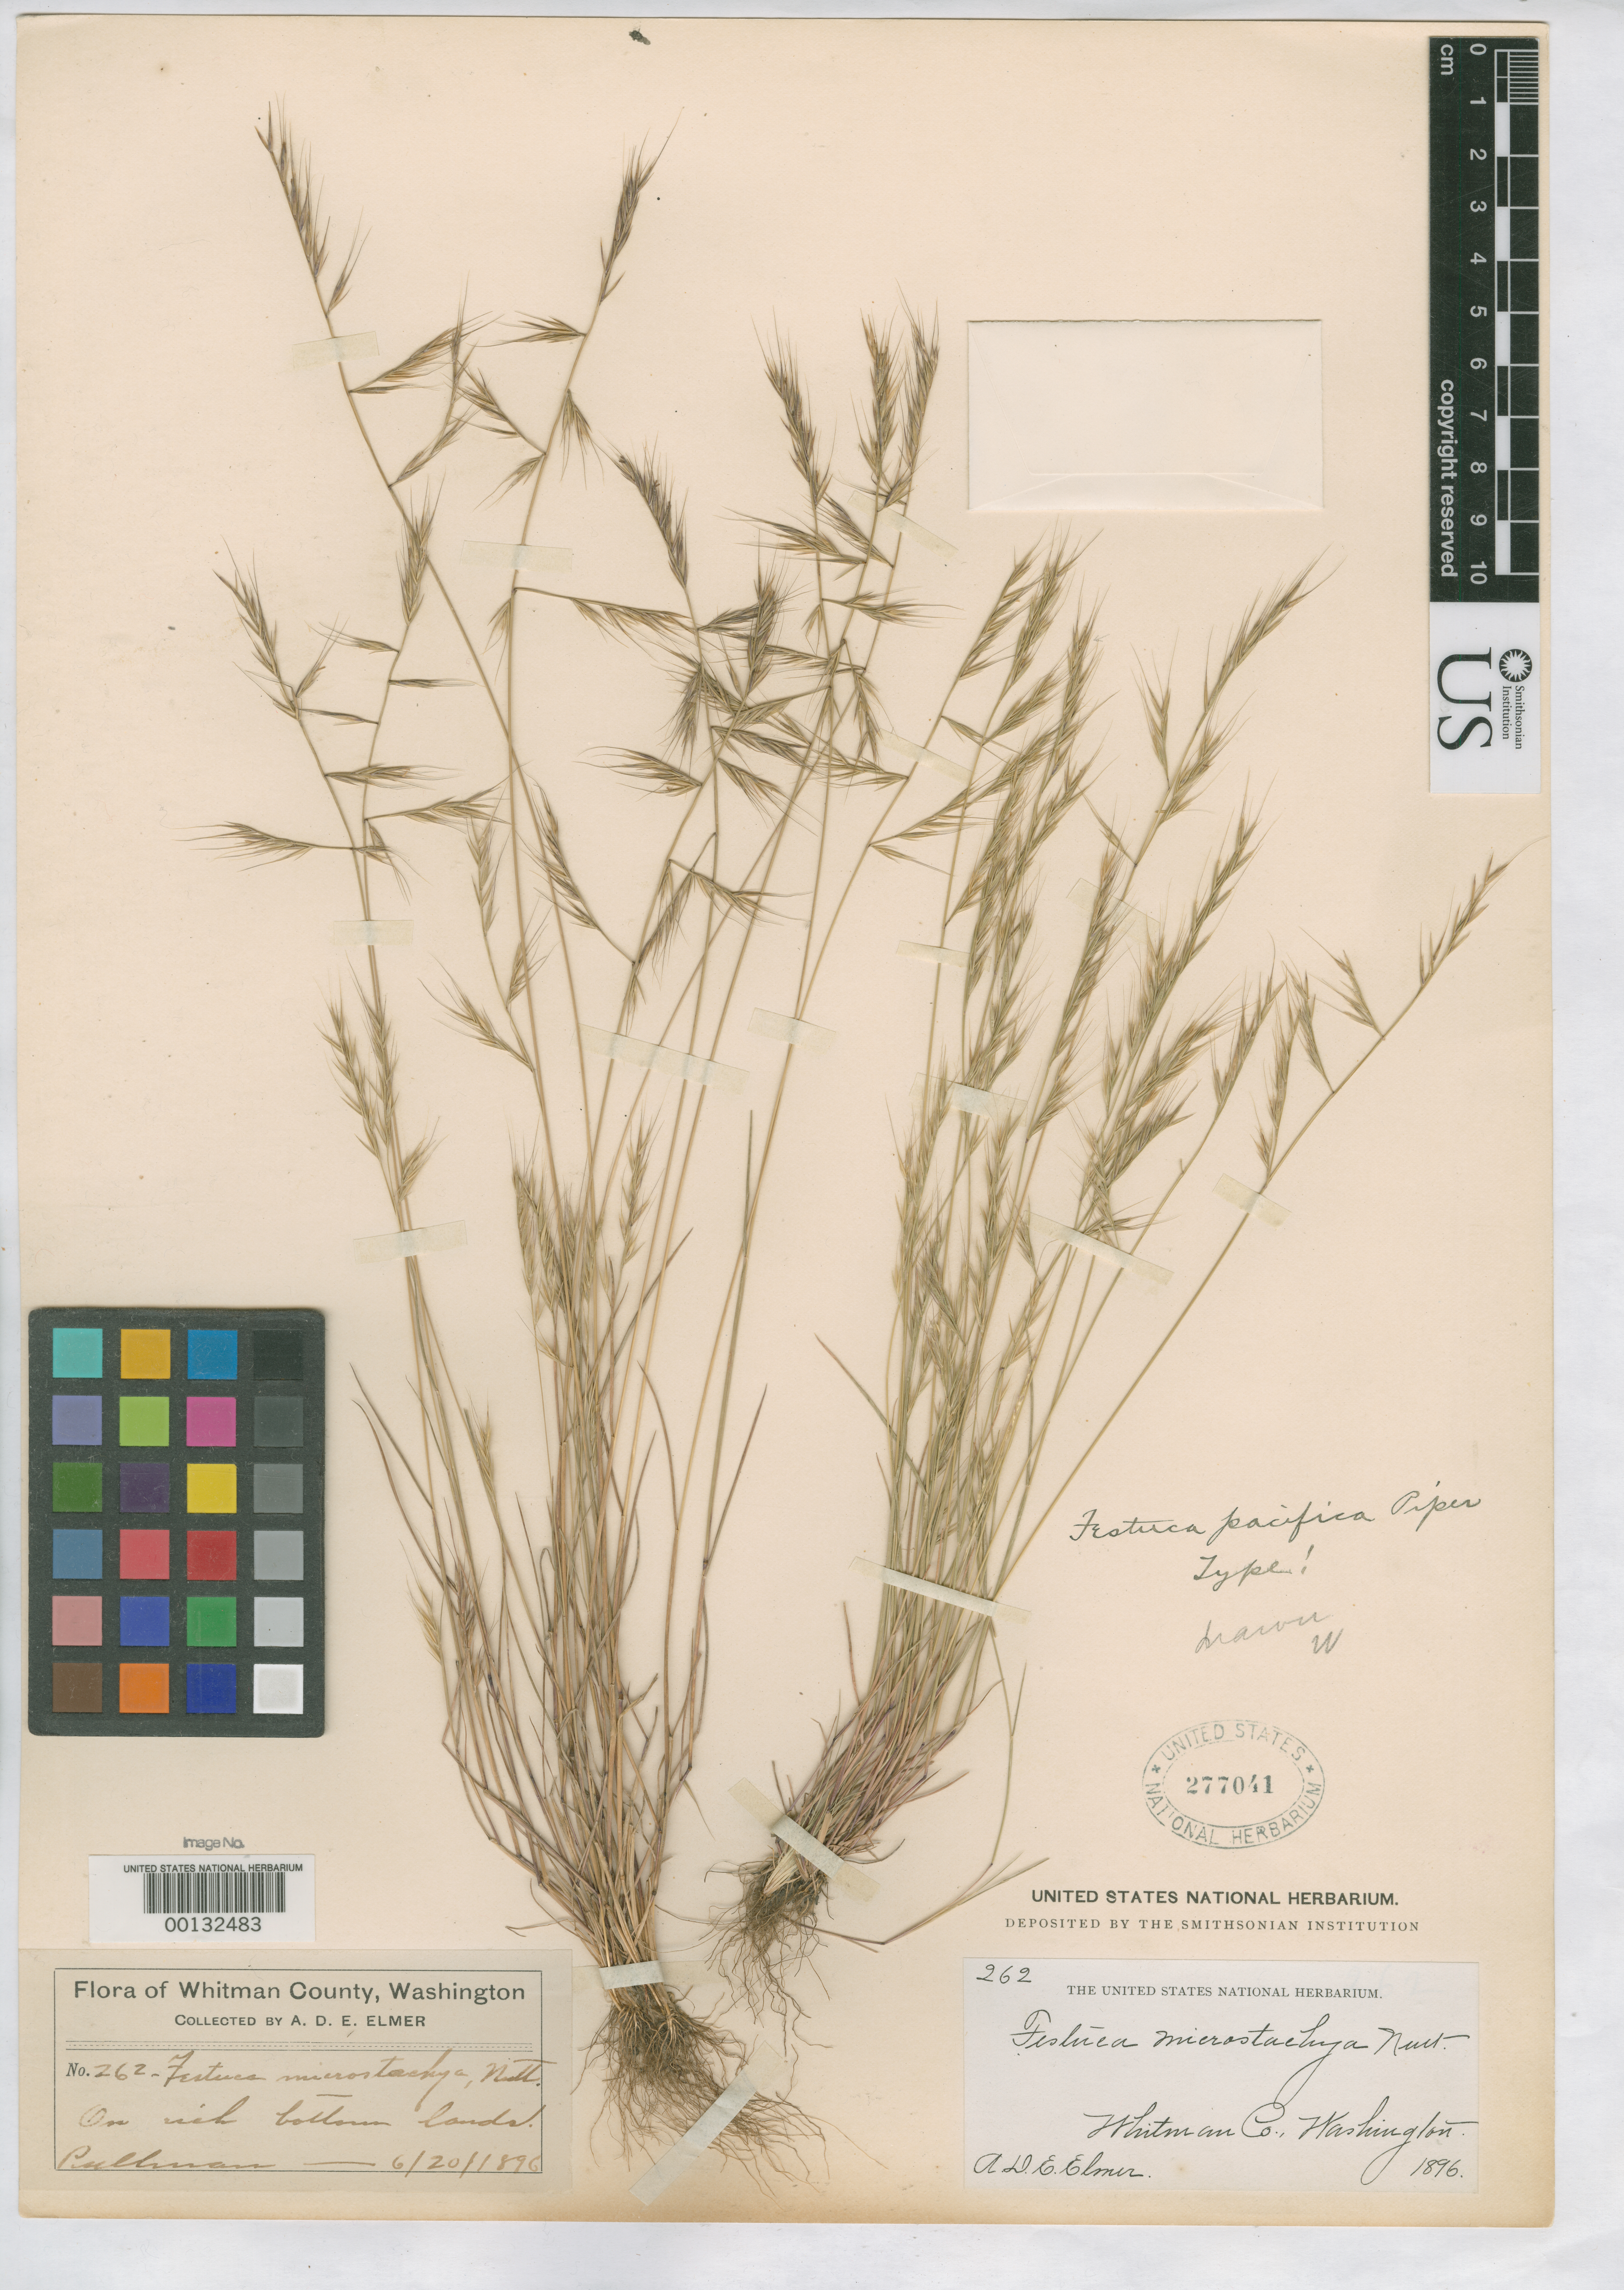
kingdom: Plantae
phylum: Tracheophyta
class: Liliopsida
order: Poales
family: Poaceae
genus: Festuca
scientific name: Festuca pacifica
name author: Piper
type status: Isotype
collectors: A. D. E. Elmer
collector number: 262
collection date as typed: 20 Jun 1896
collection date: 1896-06-20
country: United States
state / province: Washington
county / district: Whitman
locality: Pullman.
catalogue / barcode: US 277041